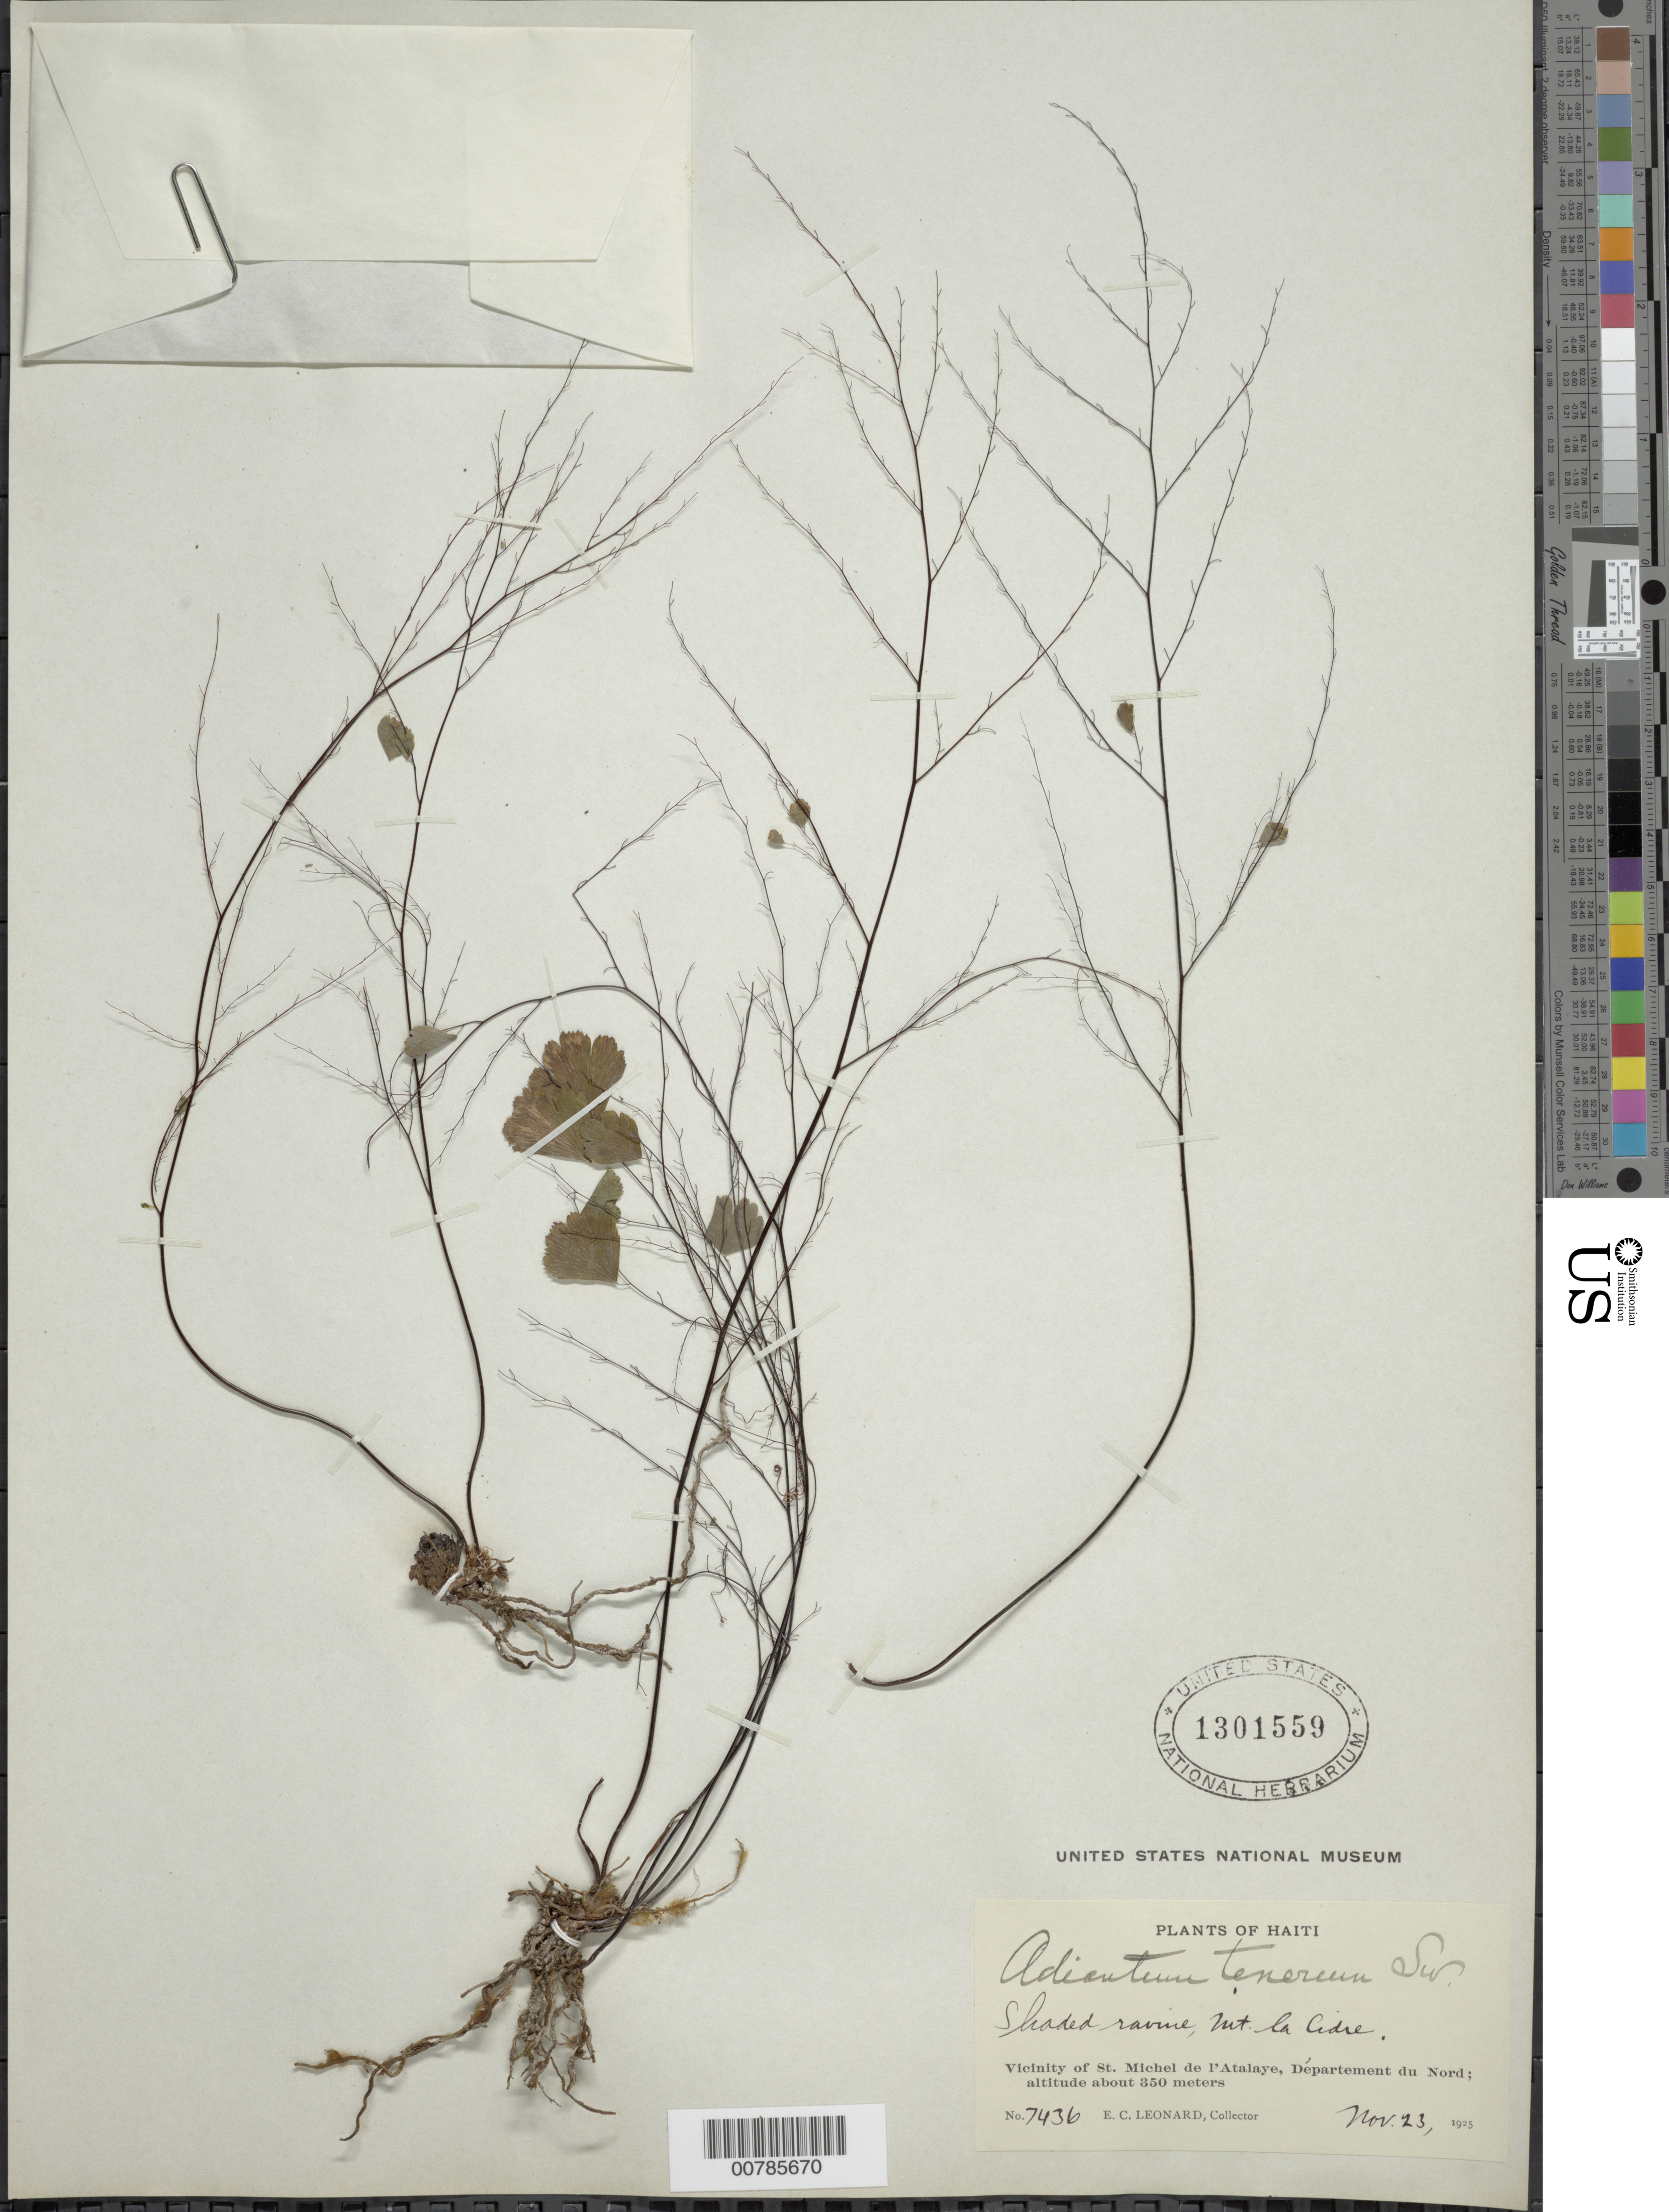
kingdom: Plantae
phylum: Tracheophyta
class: Polypodiopsida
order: Polypodiales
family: Pteridaceae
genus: Adiantum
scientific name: Adiantum tenerum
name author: Sw.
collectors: E. C. Leonard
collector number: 7436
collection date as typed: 23 Nov 1925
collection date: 1925-11-23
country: Haiti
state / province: Nord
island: Hispaniola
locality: St. Michel de l'Atalaye, vicinity; Mt. La Cidre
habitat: Shaded raviine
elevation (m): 350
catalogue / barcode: US 1301559